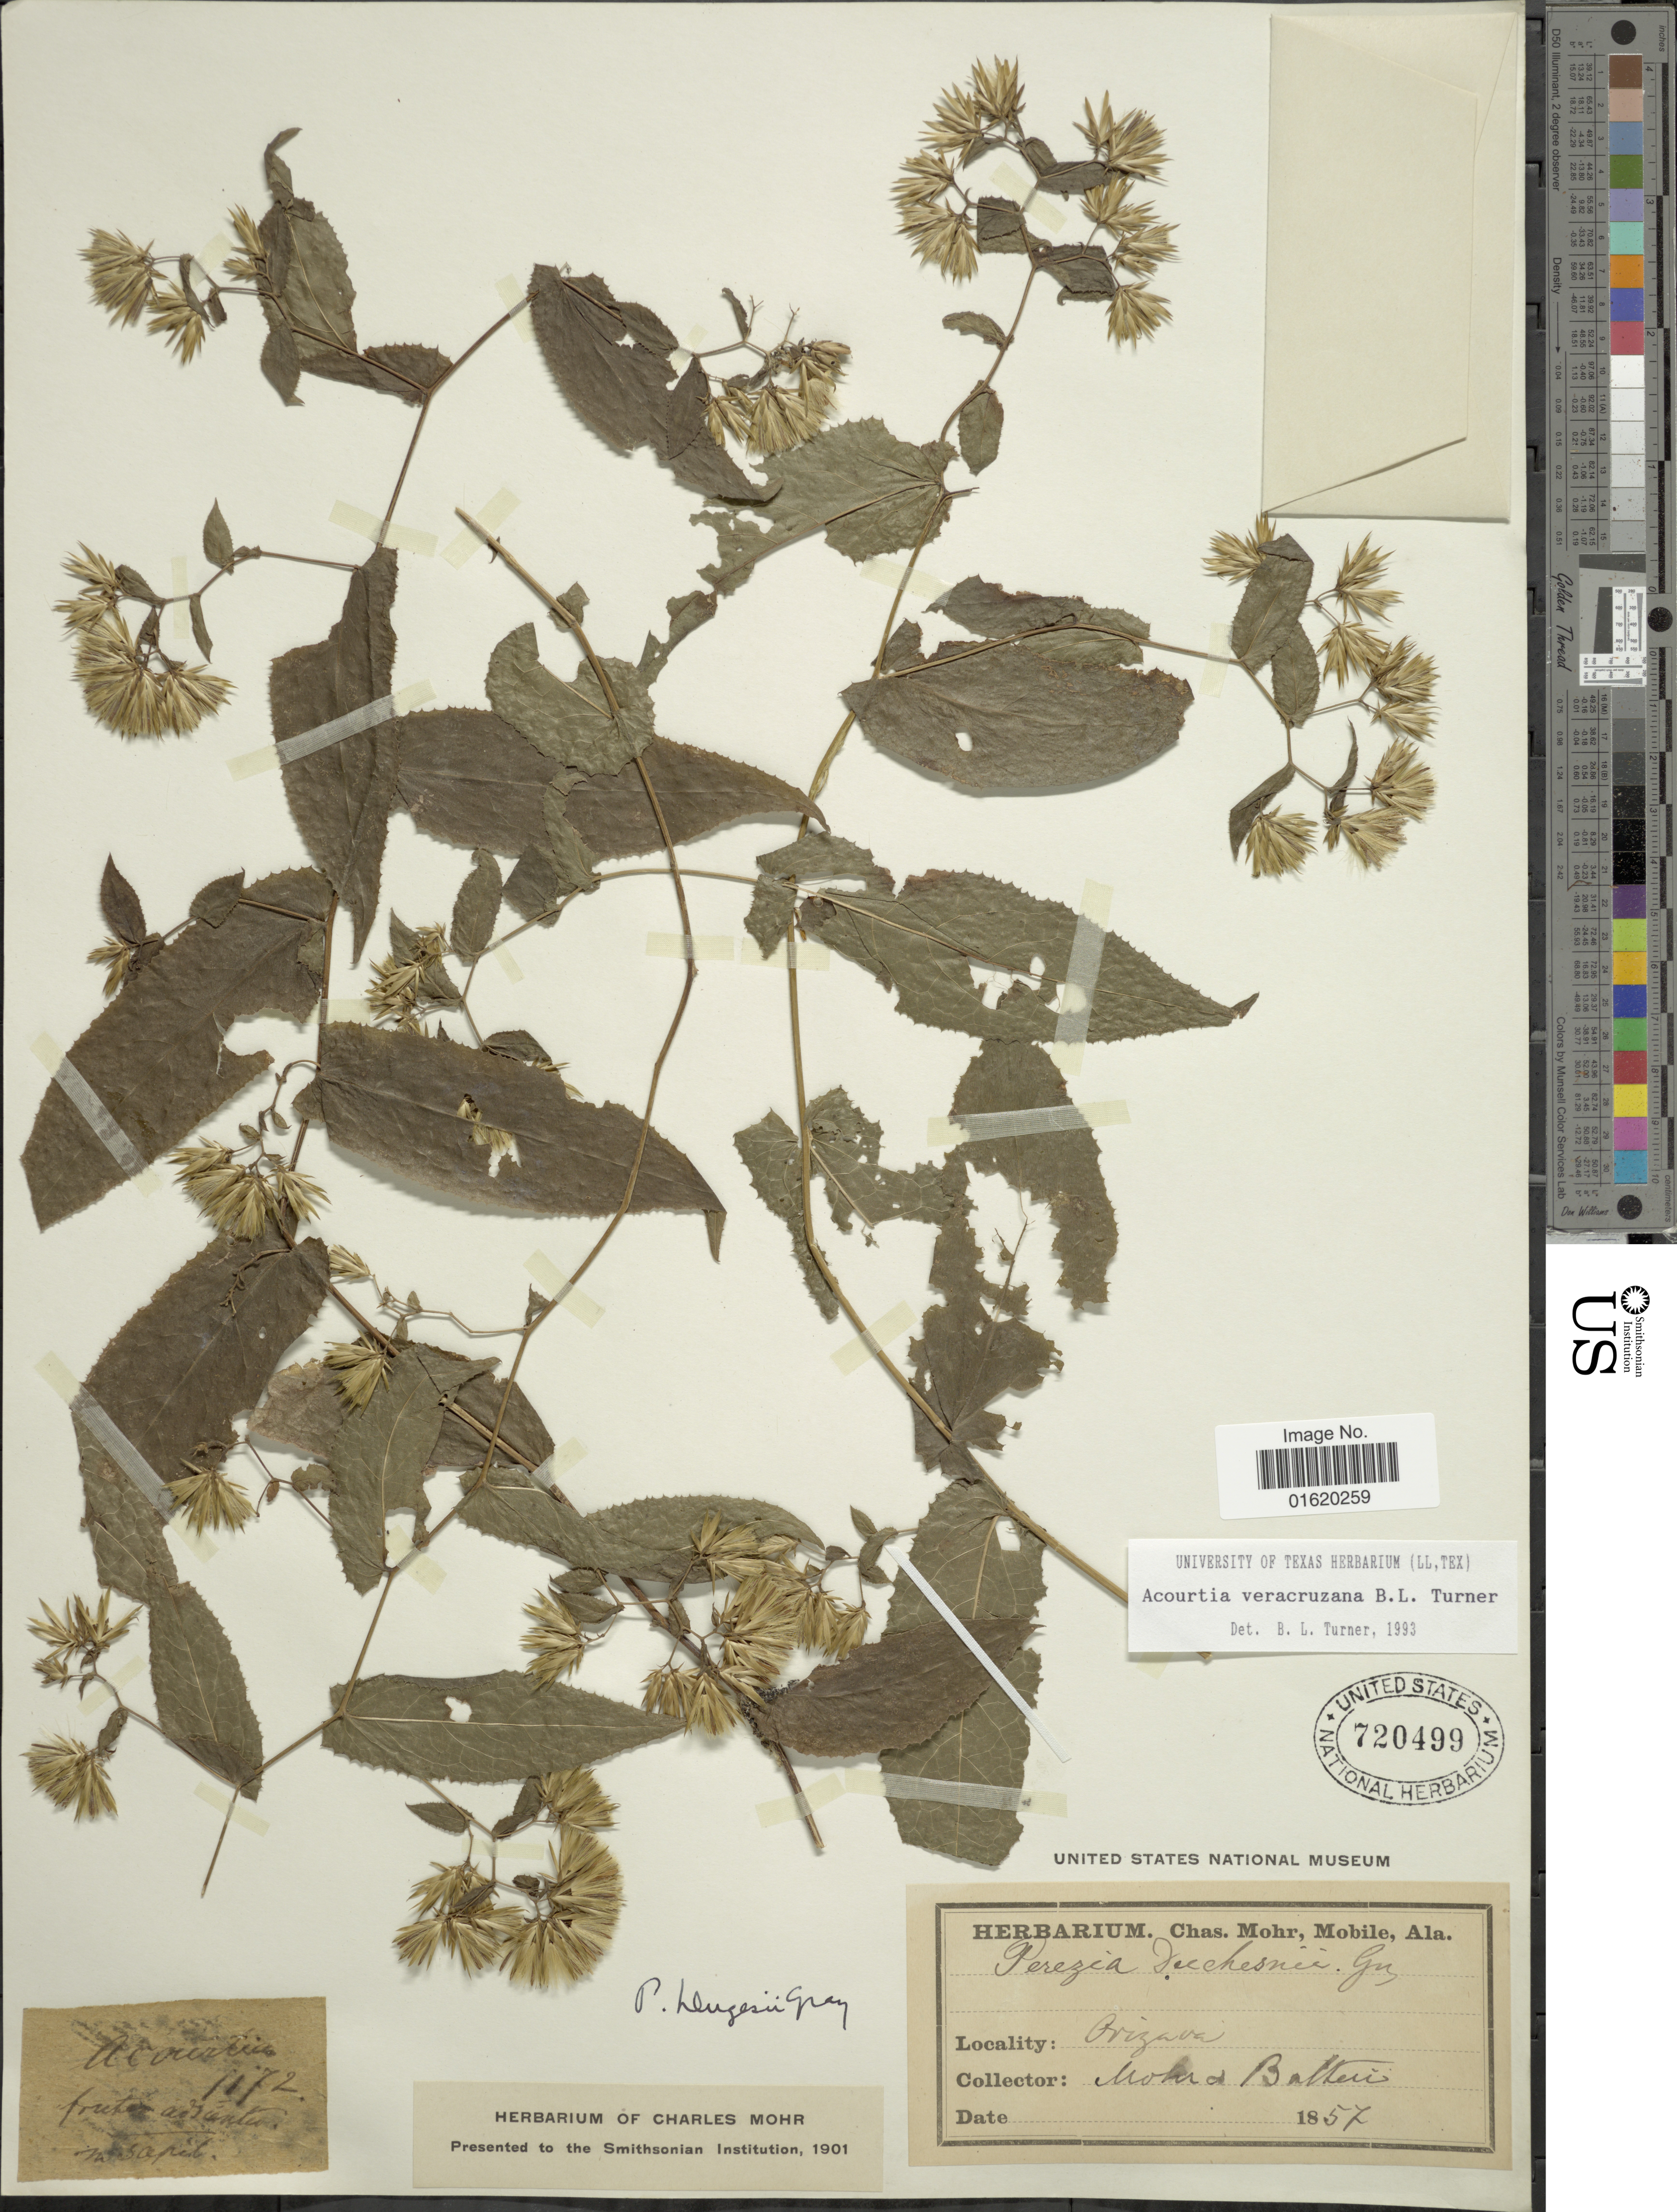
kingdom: Plantae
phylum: Tracheophyta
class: Magnoliopsida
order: Asterales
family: Asteraceae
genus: Acourtia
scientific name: Acourtia dugesii var. veracruzana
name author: (B.L. Turner) Villarreal & A.E. Estrada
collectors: Mohr, C. T. (herbarium) & -. Batten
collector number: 1172?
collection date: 1857-04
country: Mexico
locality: Orizava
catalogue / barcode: US 720499